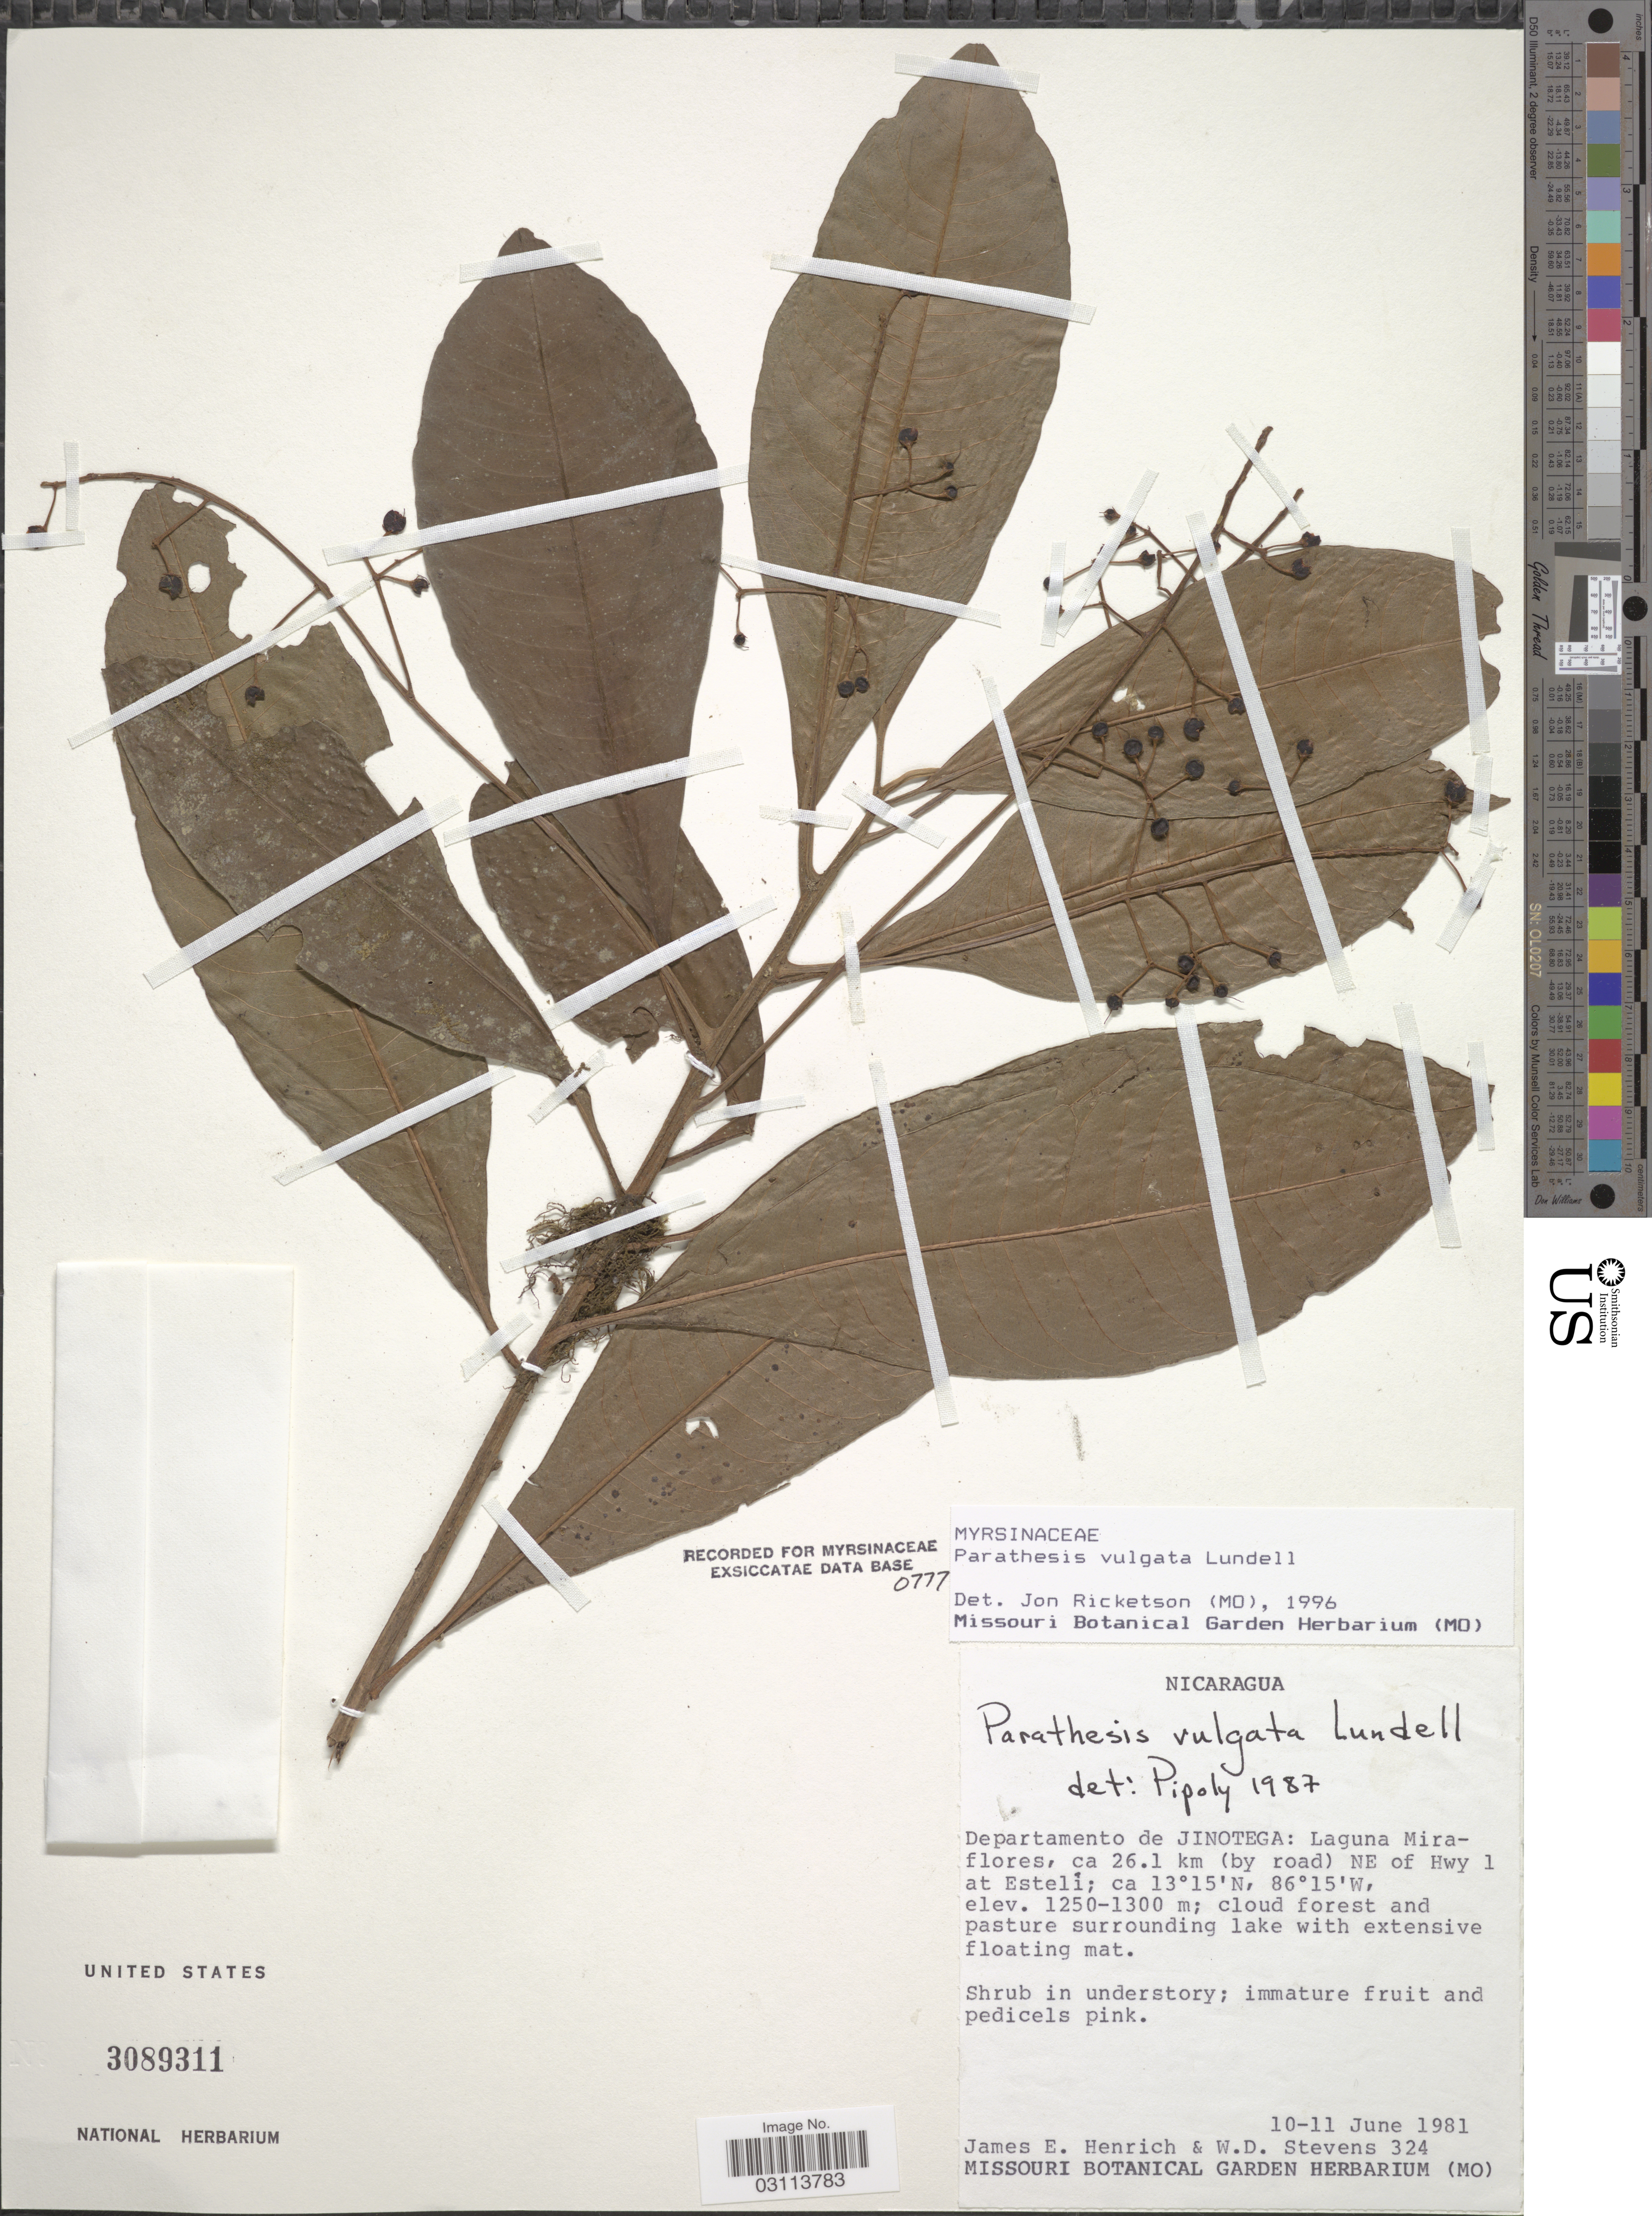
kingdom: Plantae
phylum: Tracheophyta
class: Magnoliopsida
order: Ericales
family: Primulaceae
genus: Parathesis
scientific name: Parathesis vulgata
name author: Lundell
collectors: J. E. Henrich & W. D. Stevens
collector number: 324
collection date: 1981-06-10/1981-06-11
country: Nicaragua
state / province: Jinotega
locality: Departamento de Jinotega: Laguna Miraflores, ca. 26.1 km (by road) NE of Hwy 1 at Estelí.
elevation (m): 1250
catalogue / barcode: US 3089311